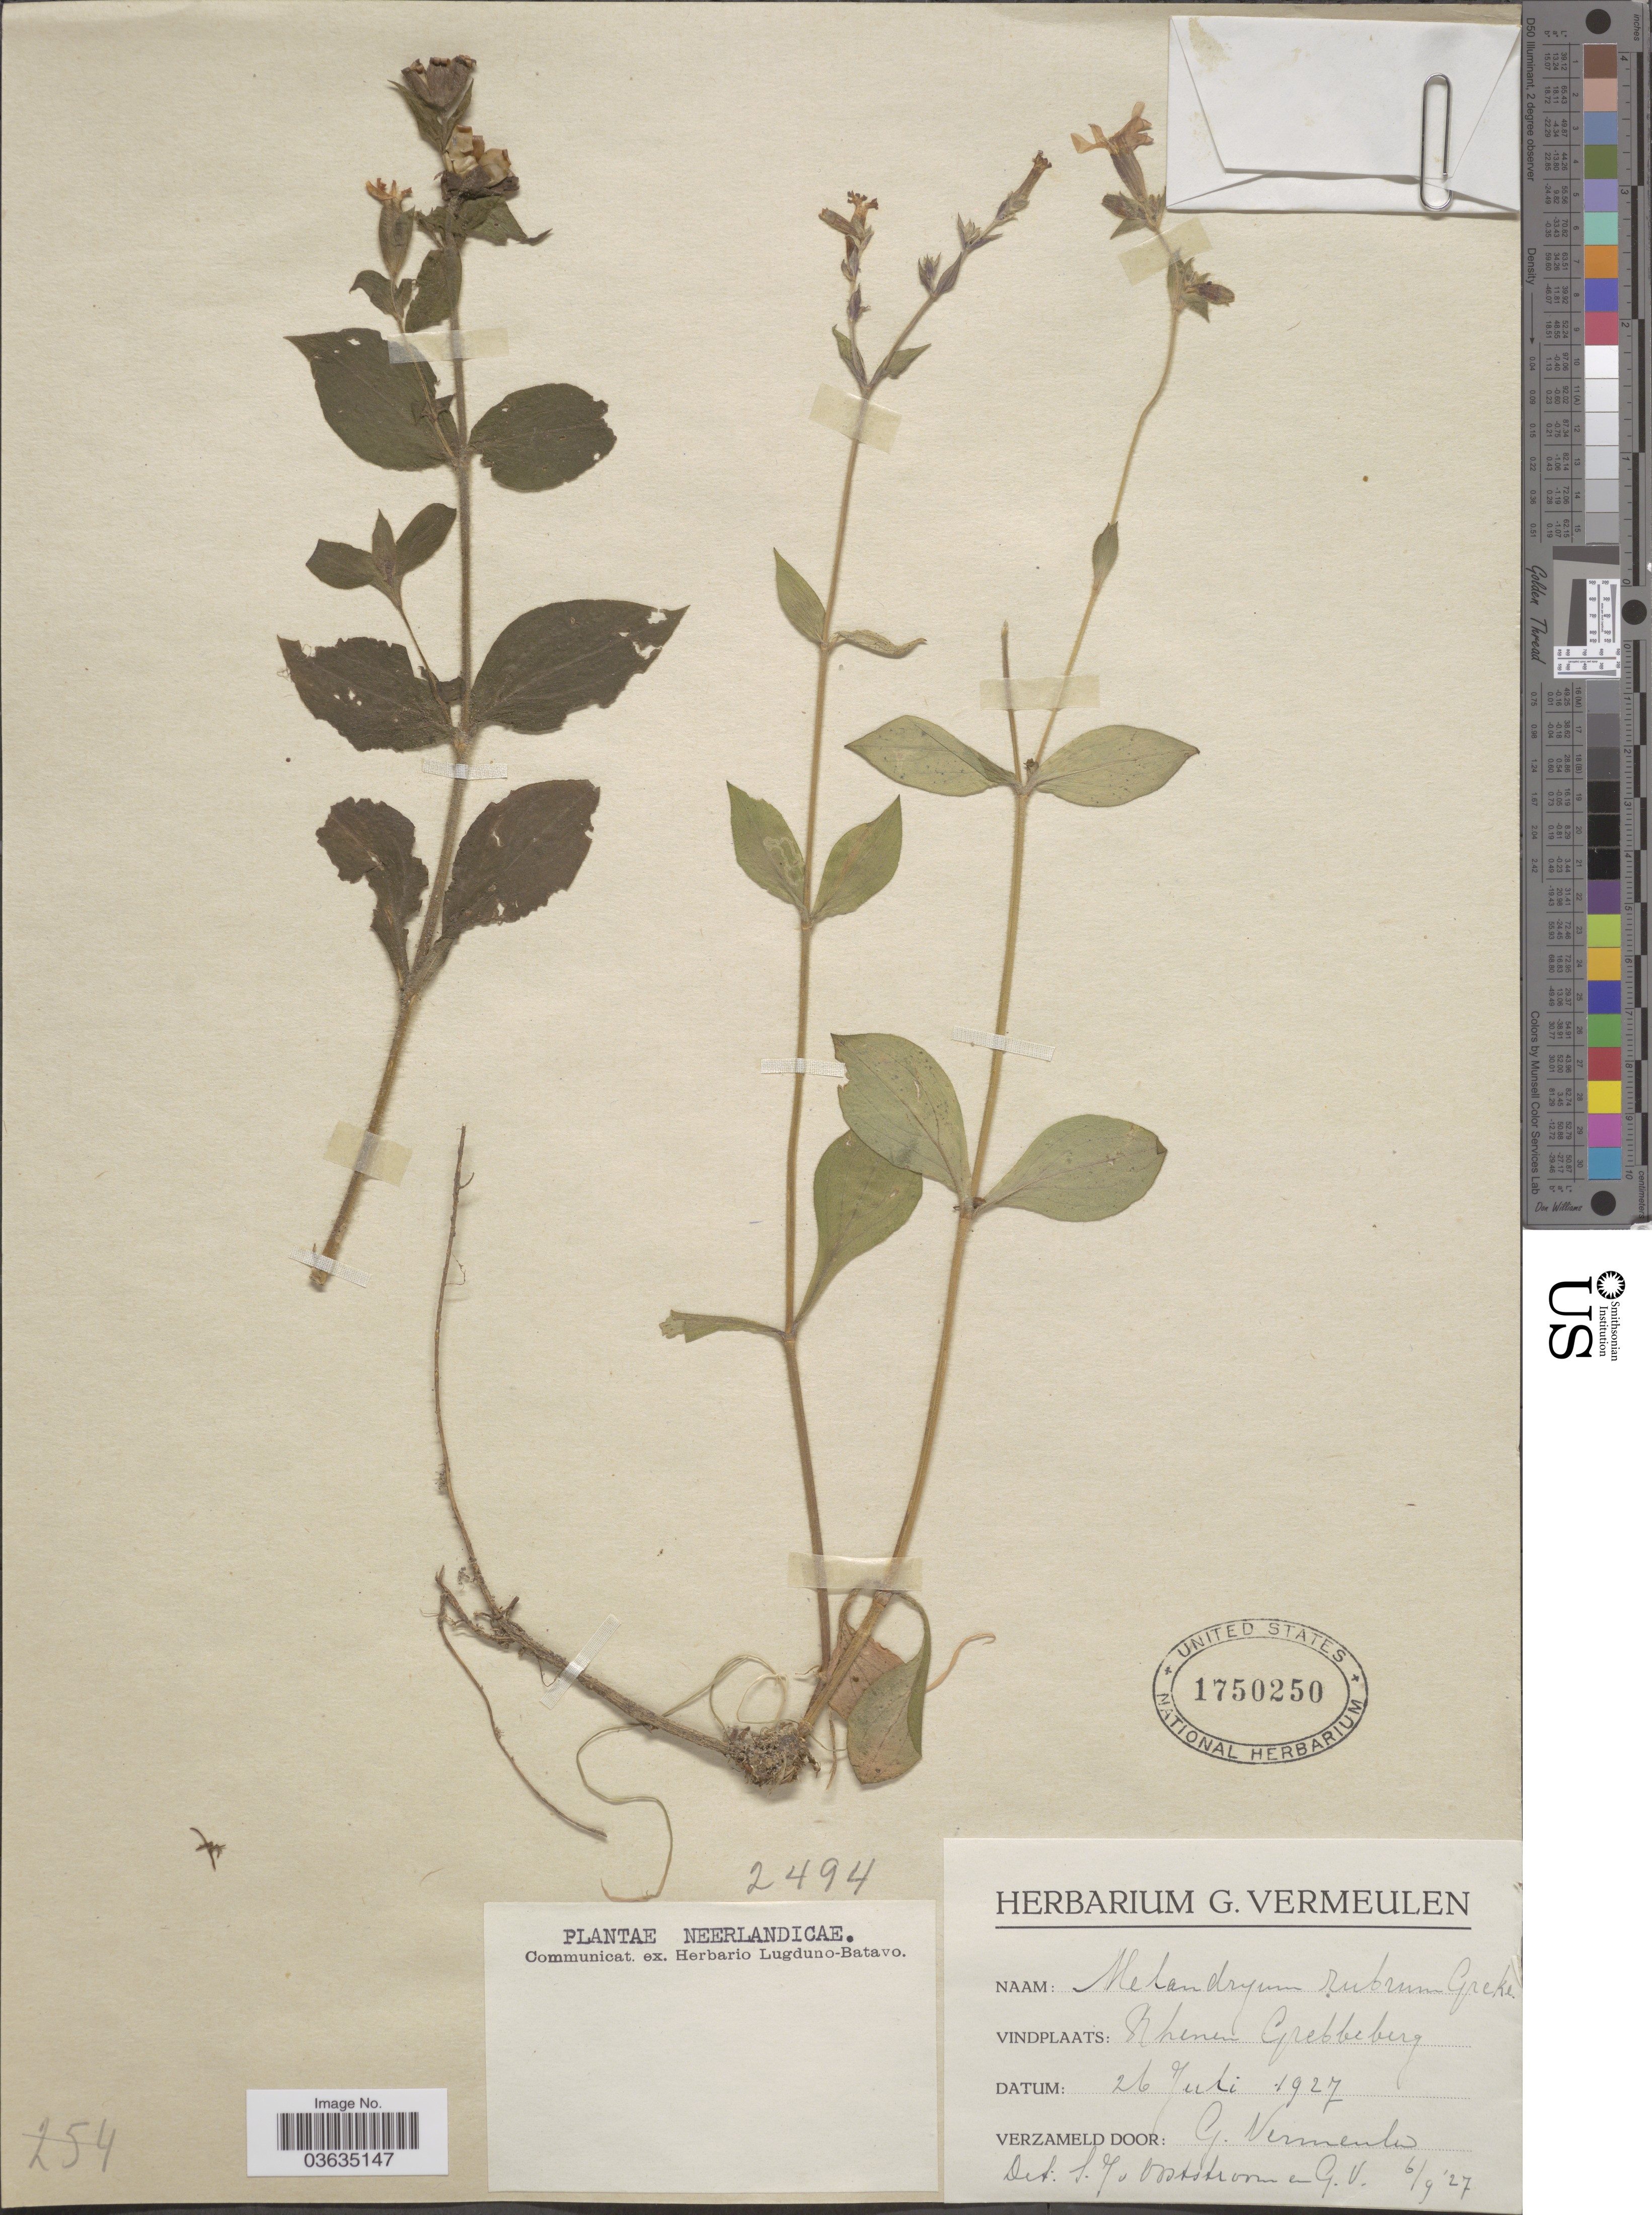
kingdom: Plantae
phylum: Tracheophyta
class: Magnoliopsida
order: Caryophyllales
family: Caryophyllaceae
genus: Silene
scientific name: Silene dioica subsp. dioica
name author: (L.) Clairv.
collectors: G. Vermeulen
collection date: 1927-07-26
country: Netherlands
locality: Neerlandicae. Rhenen Grebbeberg.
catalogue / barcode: US 1750250